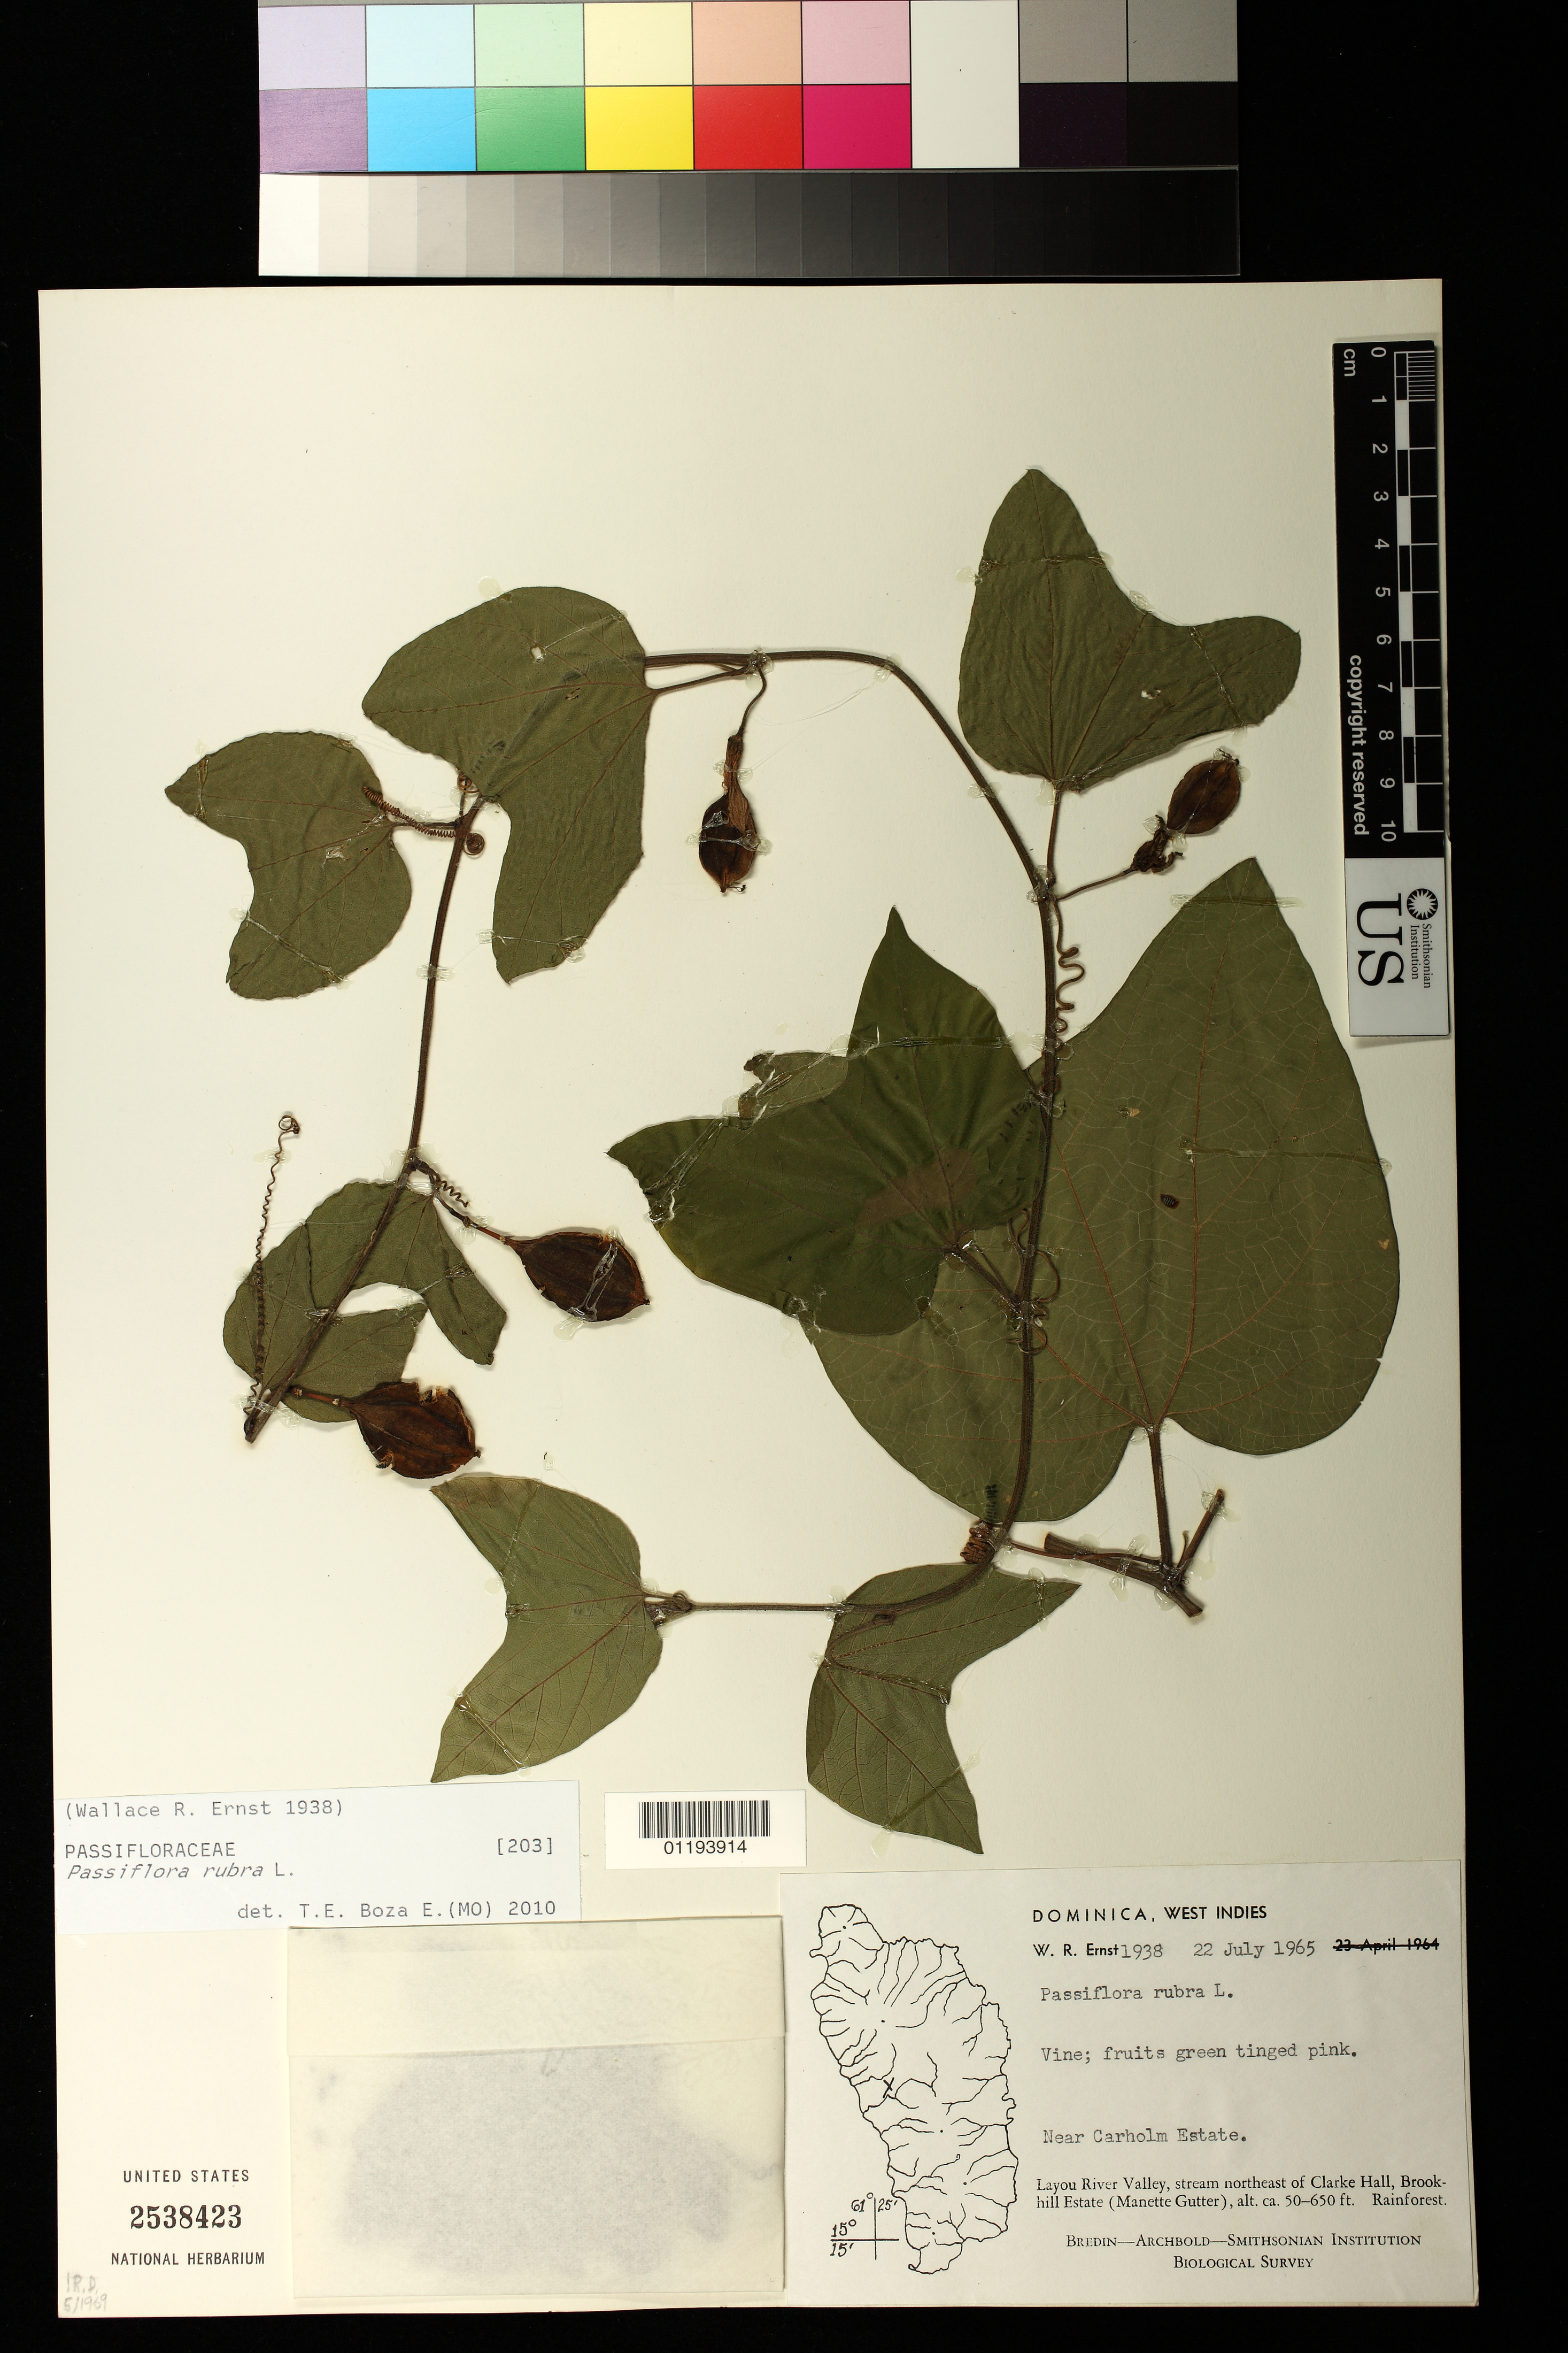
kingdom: Plantae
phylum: Tracheophyta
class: Magnoliopsida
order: Malpighiales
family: Passifloraceae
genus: Passiflora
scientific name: Passiflora rubra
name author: L.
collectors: W. R. Ernst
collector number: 1938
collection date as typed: Jul 22 1965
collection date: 1965-07-22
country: Dominica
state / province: St. Joseph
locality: Near Carholm Estate. Layou River Valley, stream northeast of Clarke Hall, Brookhill Estate (Manette Gutter).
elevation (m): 15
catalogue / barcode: US 2538423